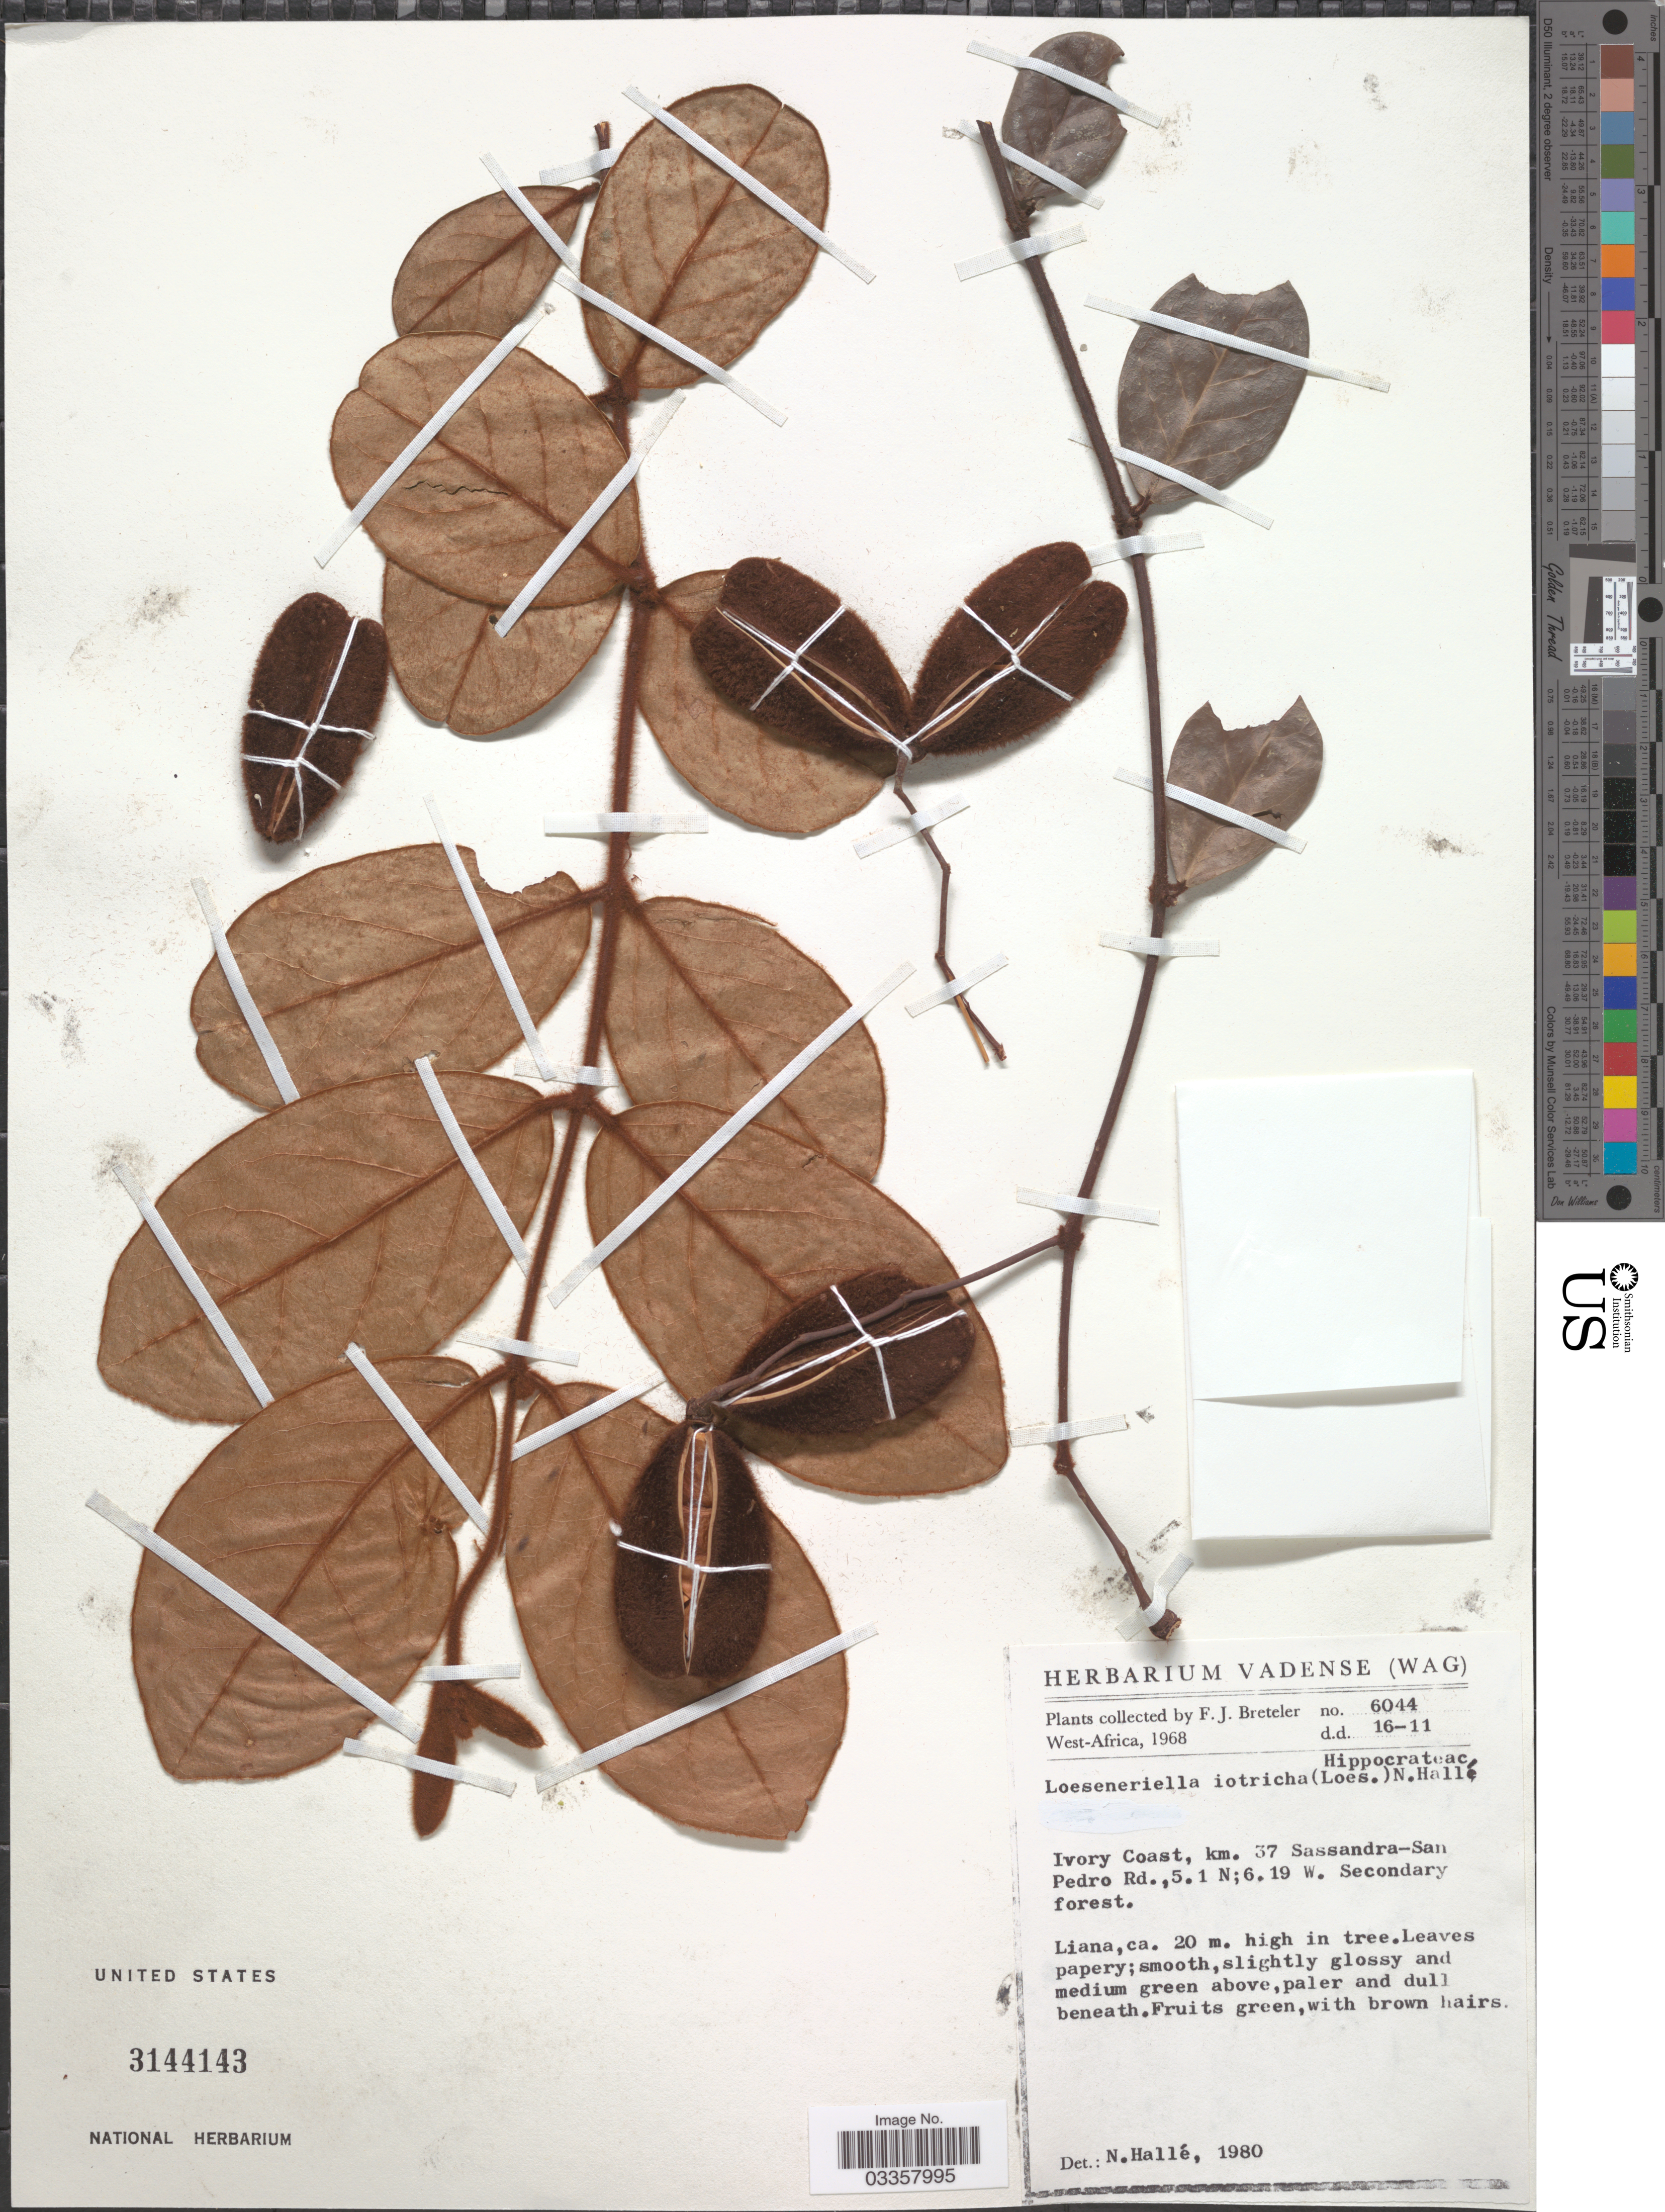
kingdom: Plantae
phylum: Tracheophyta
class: Magnoliopsida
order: Celastrales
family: Celastraceae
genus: Loeseneriella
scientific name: Loeseneriella iotricha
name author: N. Hallé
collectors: F. J. Breteler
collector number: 6044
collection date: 1968-11-16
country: Ivory Coast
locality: West-Africa. km. 37 Sassandra-San Pedro Rd.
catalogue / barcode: US 3144143